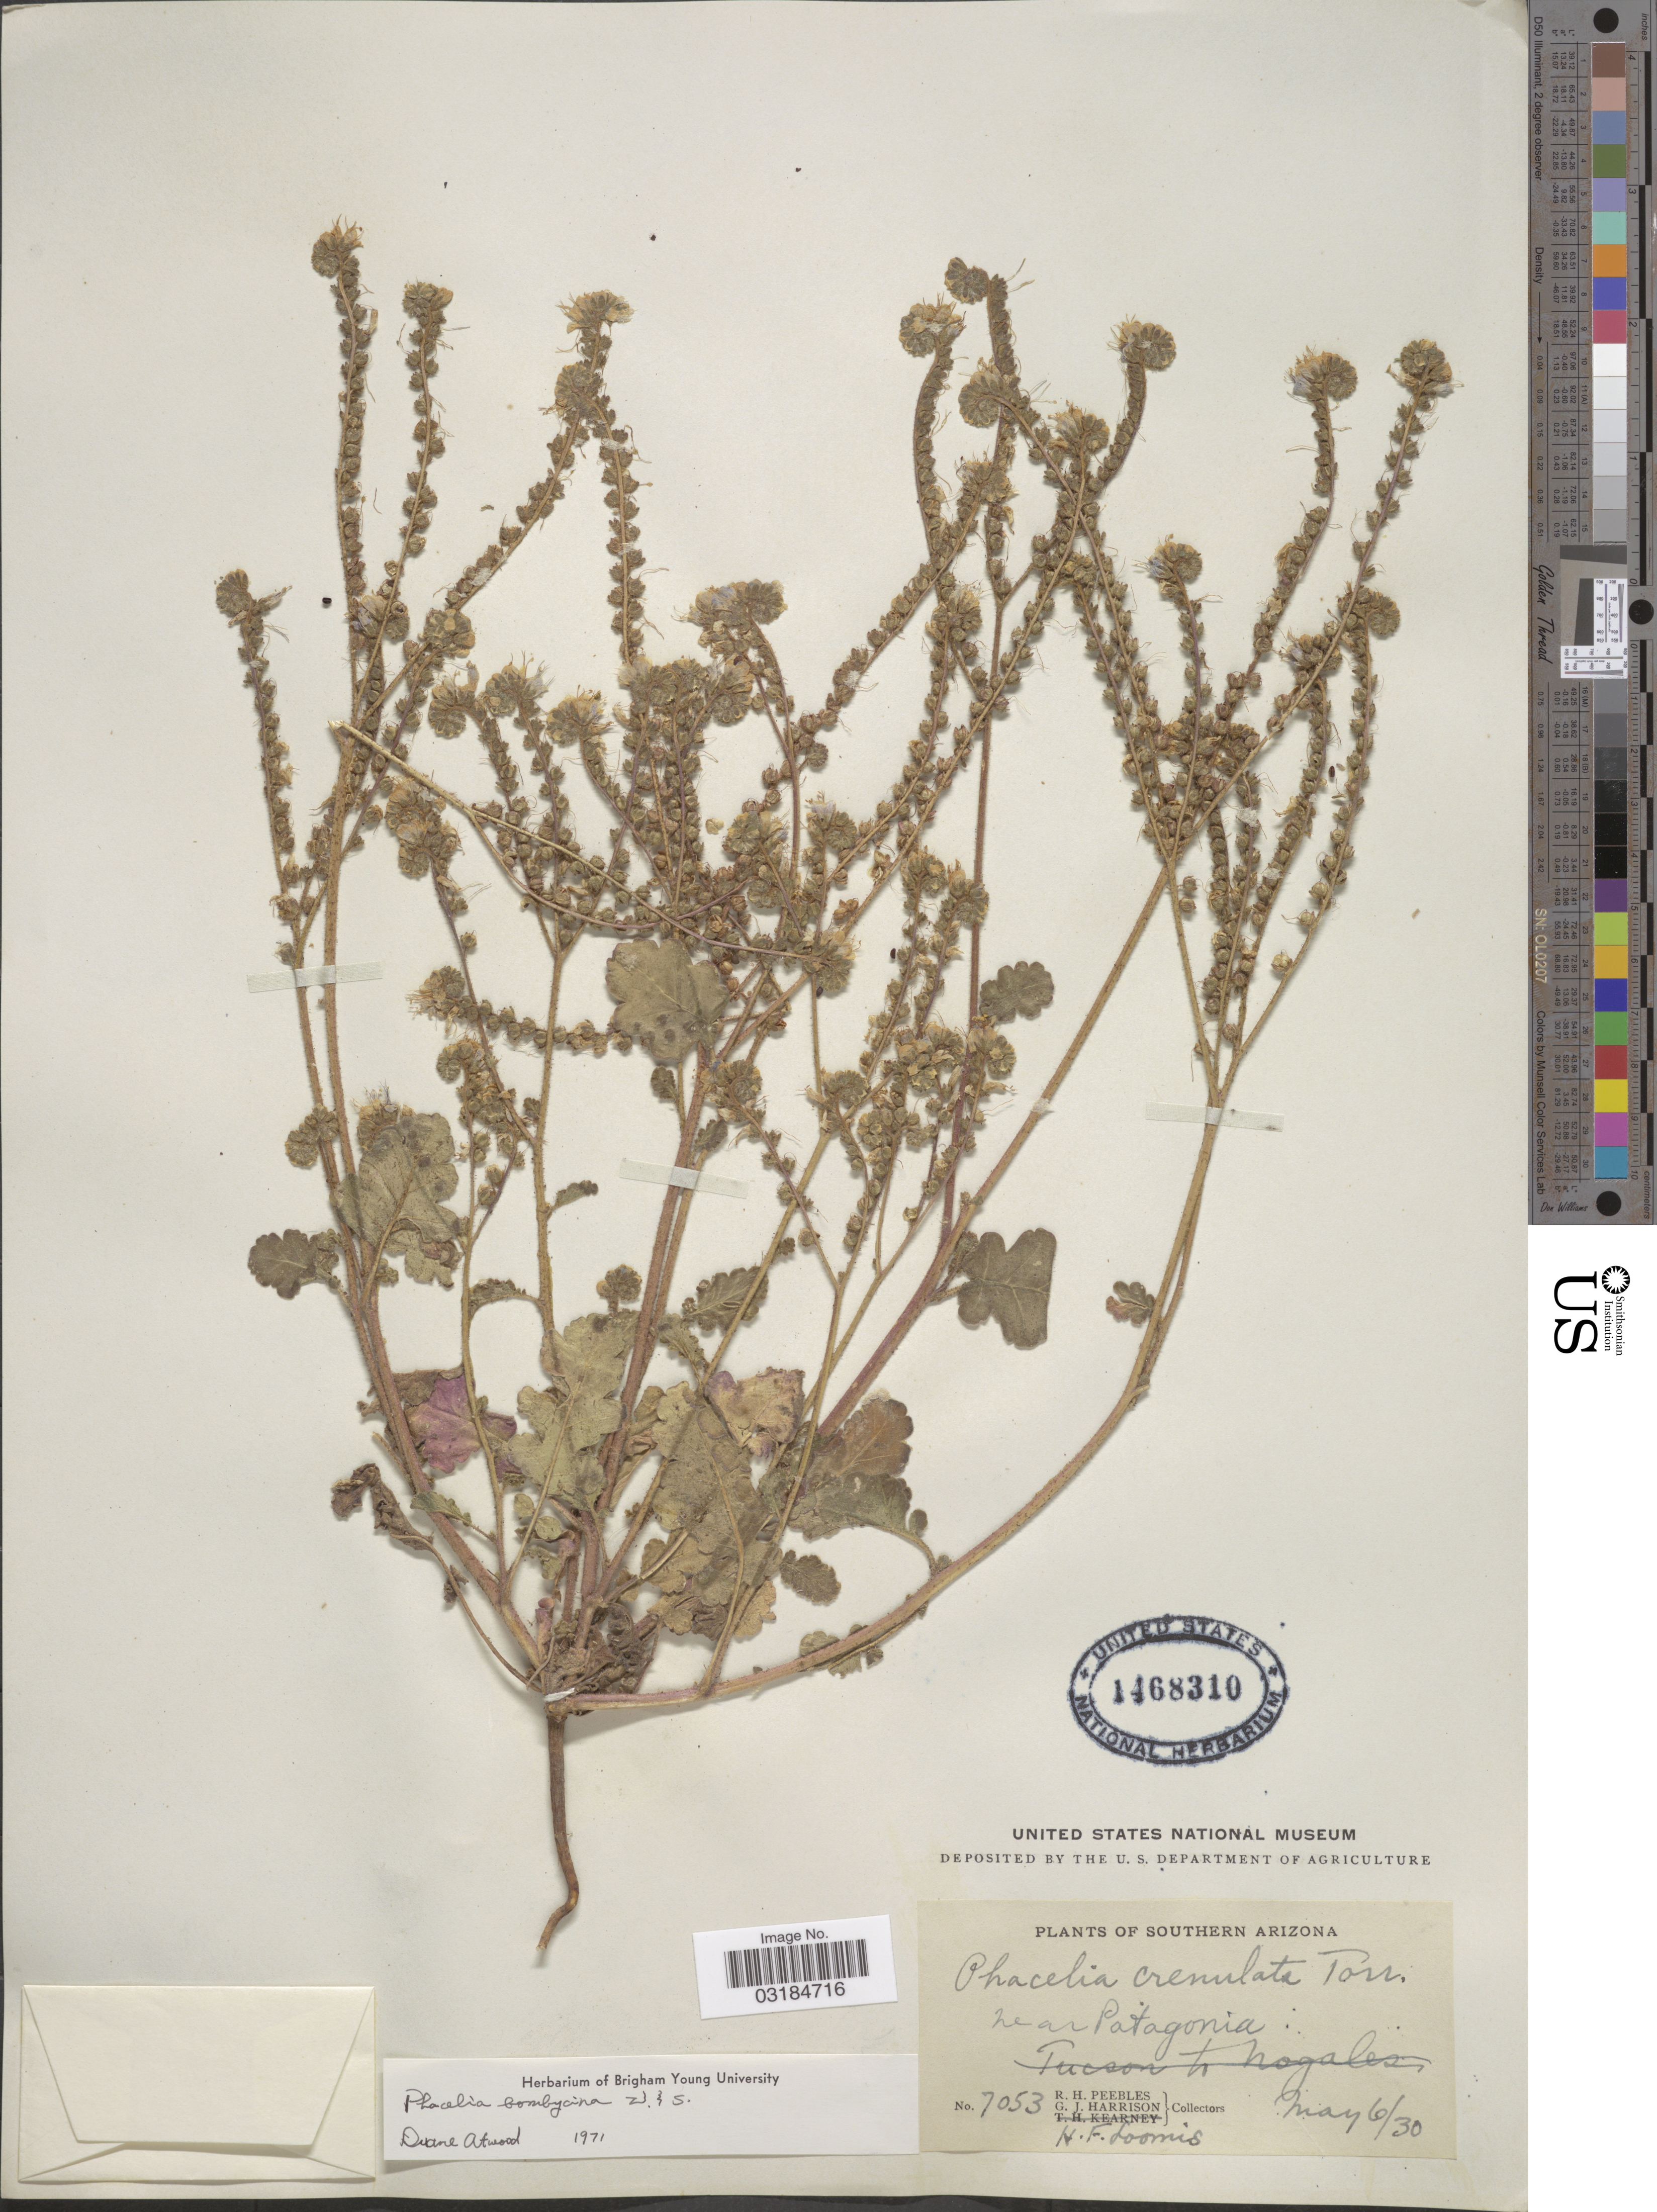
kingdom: Plantae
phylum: Tracheophyta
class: Magnoliopsida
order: Boraginales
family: Hydrophyllaceae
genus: Phacelia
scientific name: Phacelia bombycina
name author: Wooton & Standl.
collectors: R. H. Peebles, G. J. Harrison & H. F. Loomis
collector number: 7053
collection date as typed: Transcribed d/m/y: 6/5/30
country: United States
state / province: Arizona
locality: Southern Arizona, near Patagonia.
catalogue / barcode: US 1468310